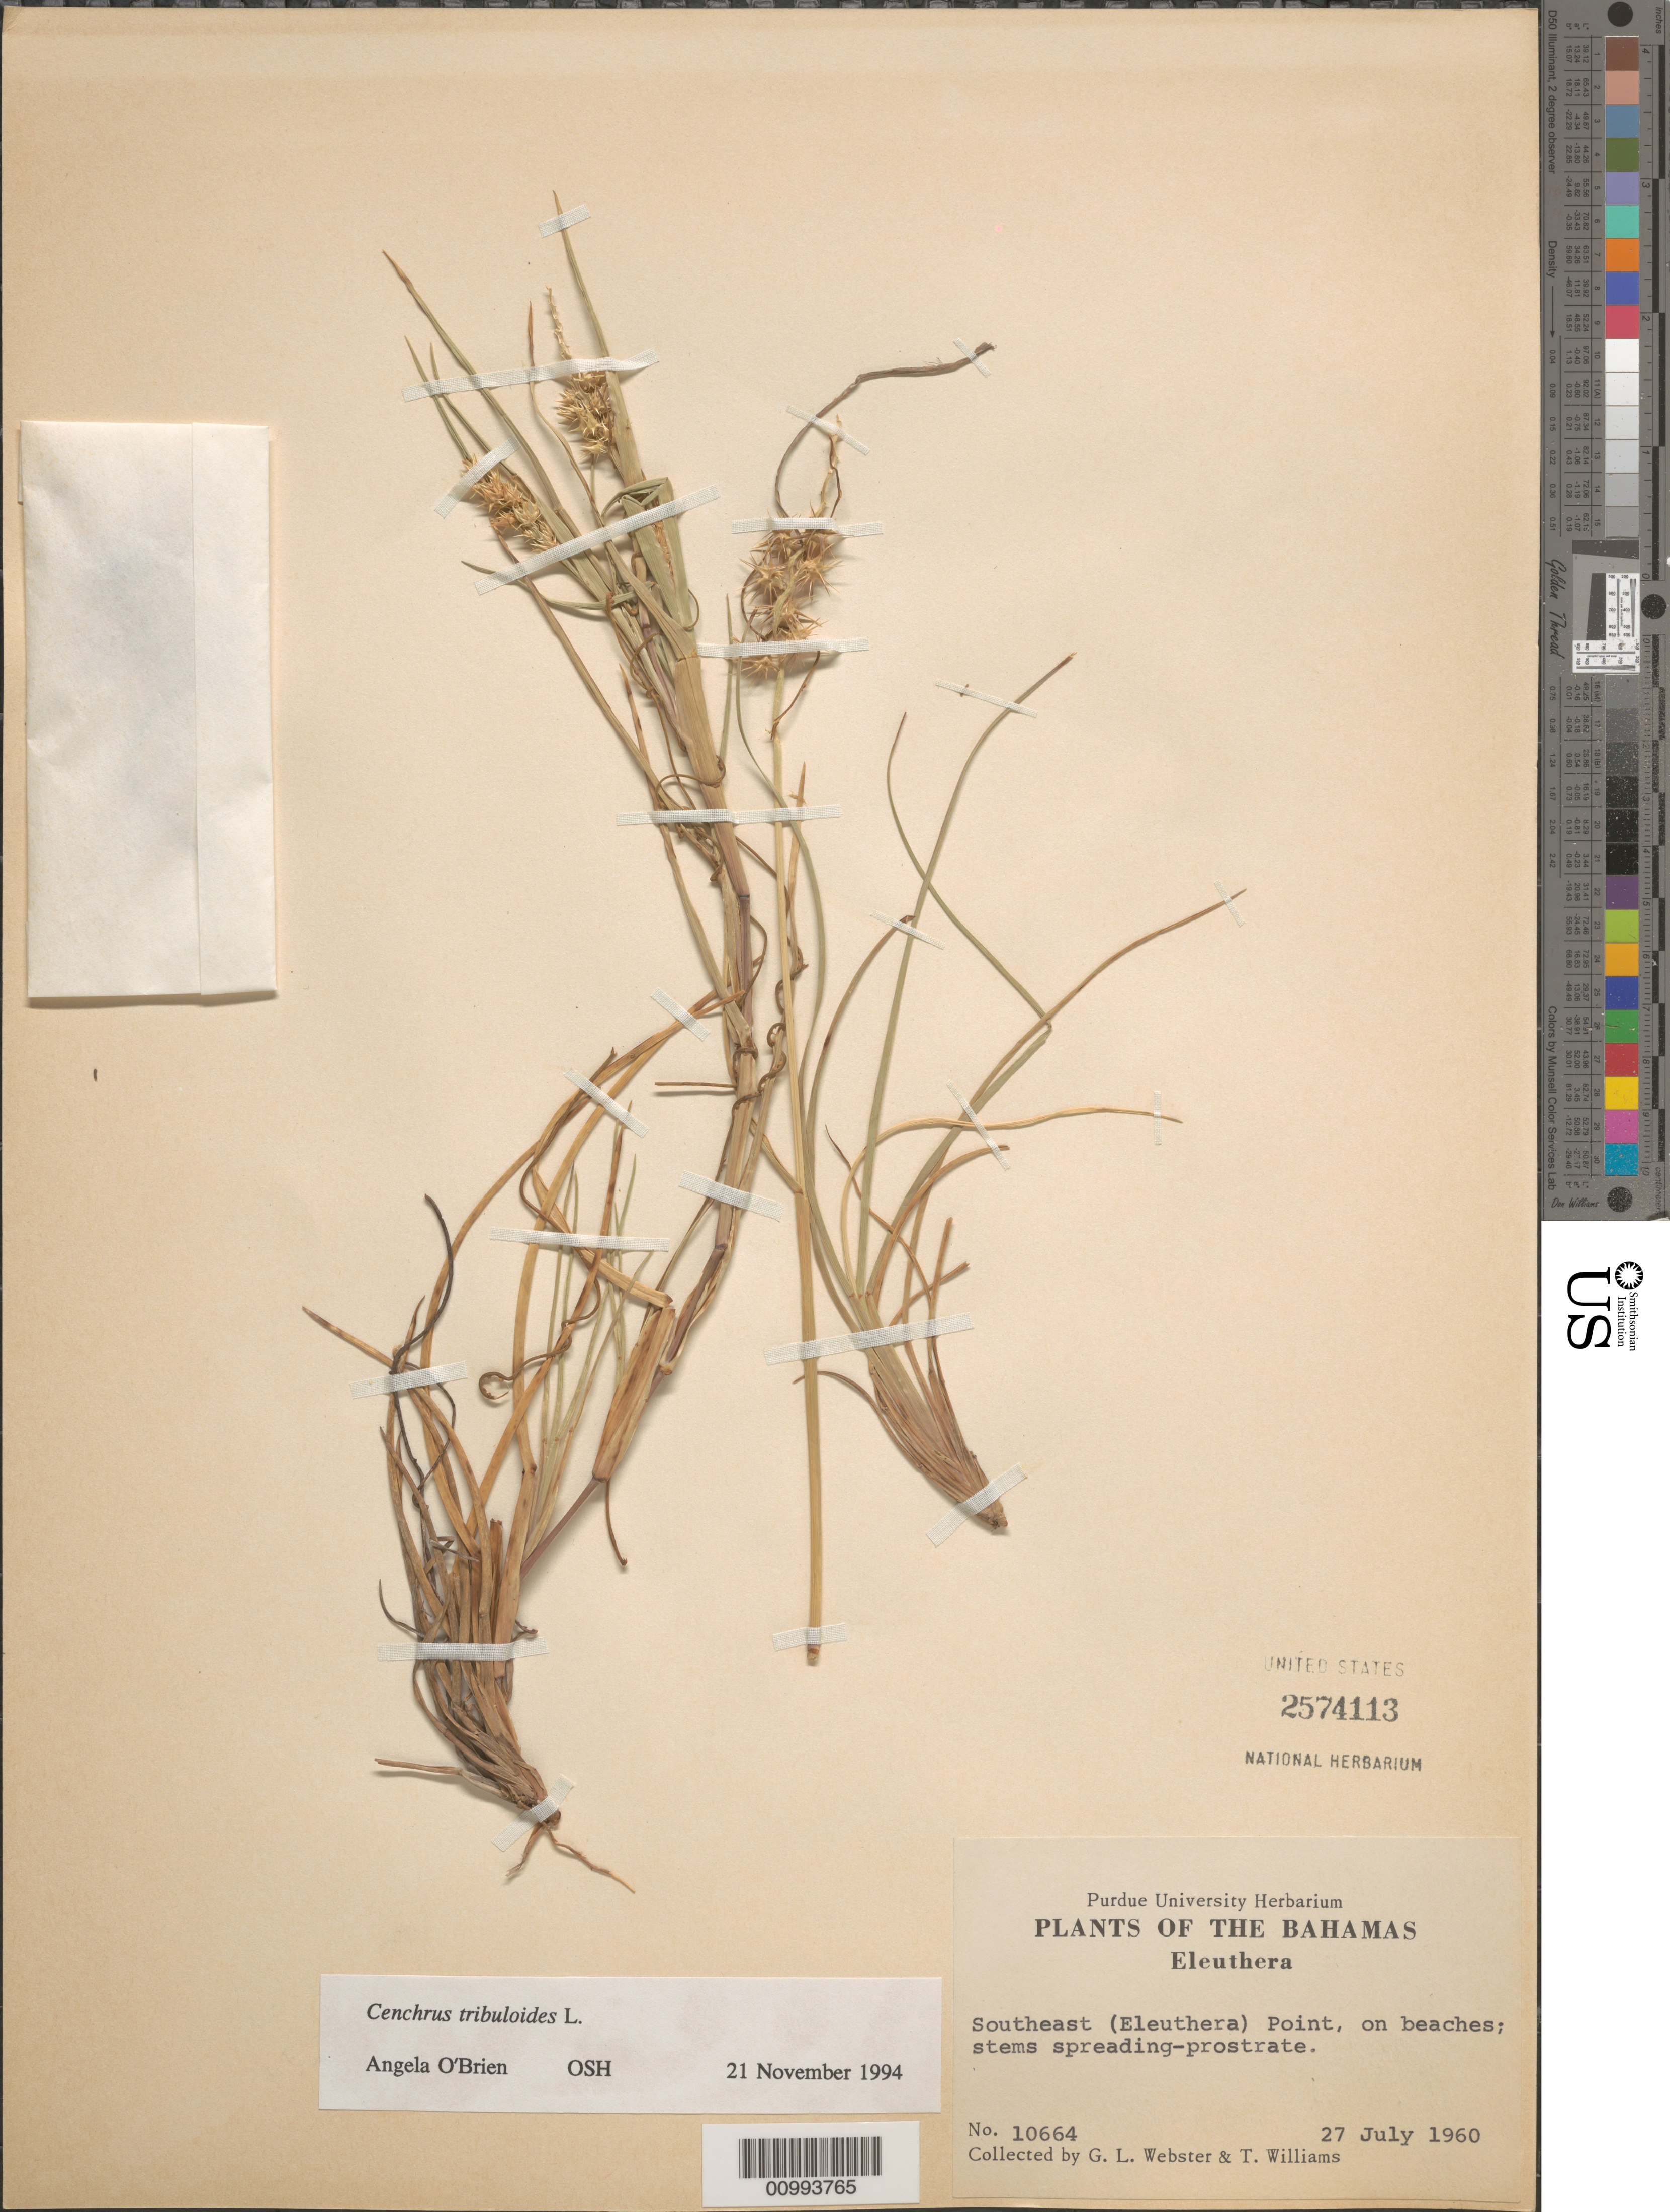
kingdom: Plantae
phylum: Tracheophyta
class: Liliopsida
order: Poales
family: Poaceae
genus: Cenchrus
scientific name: Cenchrus tribuloides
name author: L.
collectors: G. L. Webster & T. Williams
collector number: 10664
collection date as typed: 27 Jul 1960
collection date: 1960-07-27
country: Bahamas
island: Eleuthera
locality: Southeast Point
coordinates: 0 N, 0 E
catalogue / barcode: US 2574113